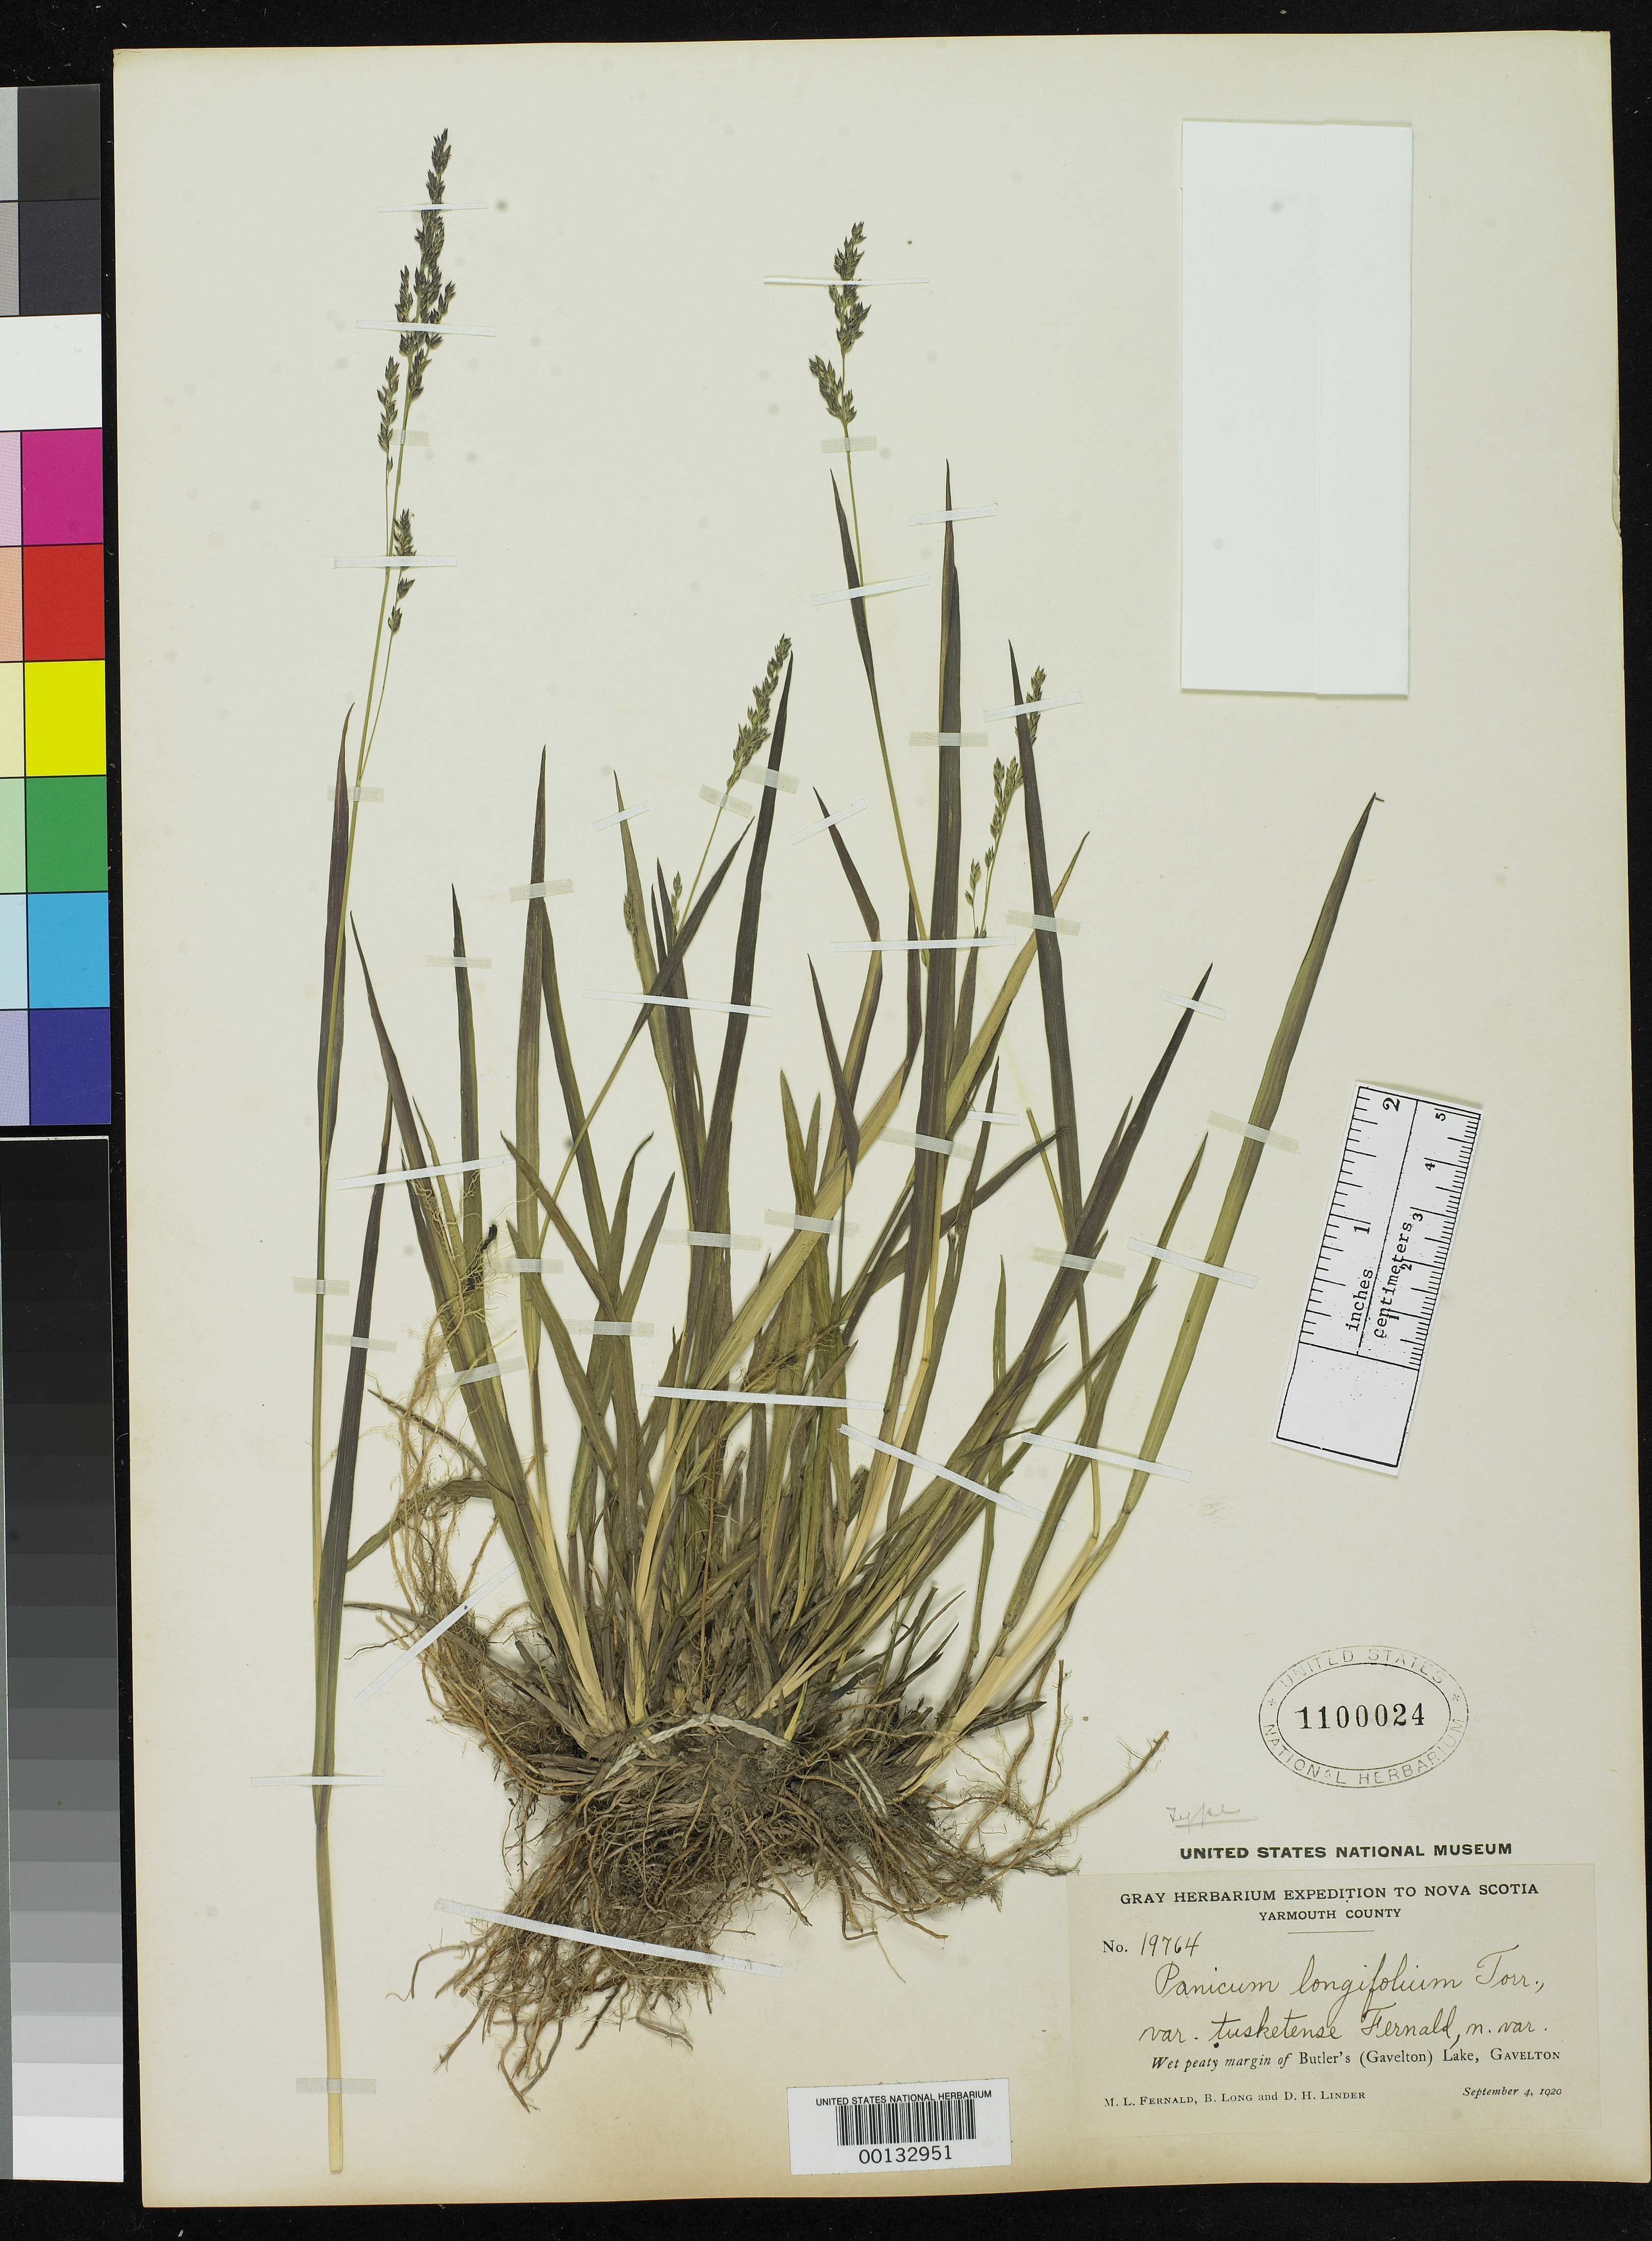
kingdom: Plantae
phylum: Tracheophyta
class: Liliopsida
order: Poales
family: Poaceae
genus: Panicum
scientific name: Panicum longifolium var. tusketense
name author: Fernald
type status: Isotype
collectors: M. L. Fernald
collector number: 19764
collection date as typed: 04 Sep 1920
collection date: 1920-09-04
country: Canada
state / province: Nova Scotia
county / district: Yarmouth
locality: Tusket River Valley, west of Butler's Lake, Gavelton.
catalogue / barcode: US 1100024